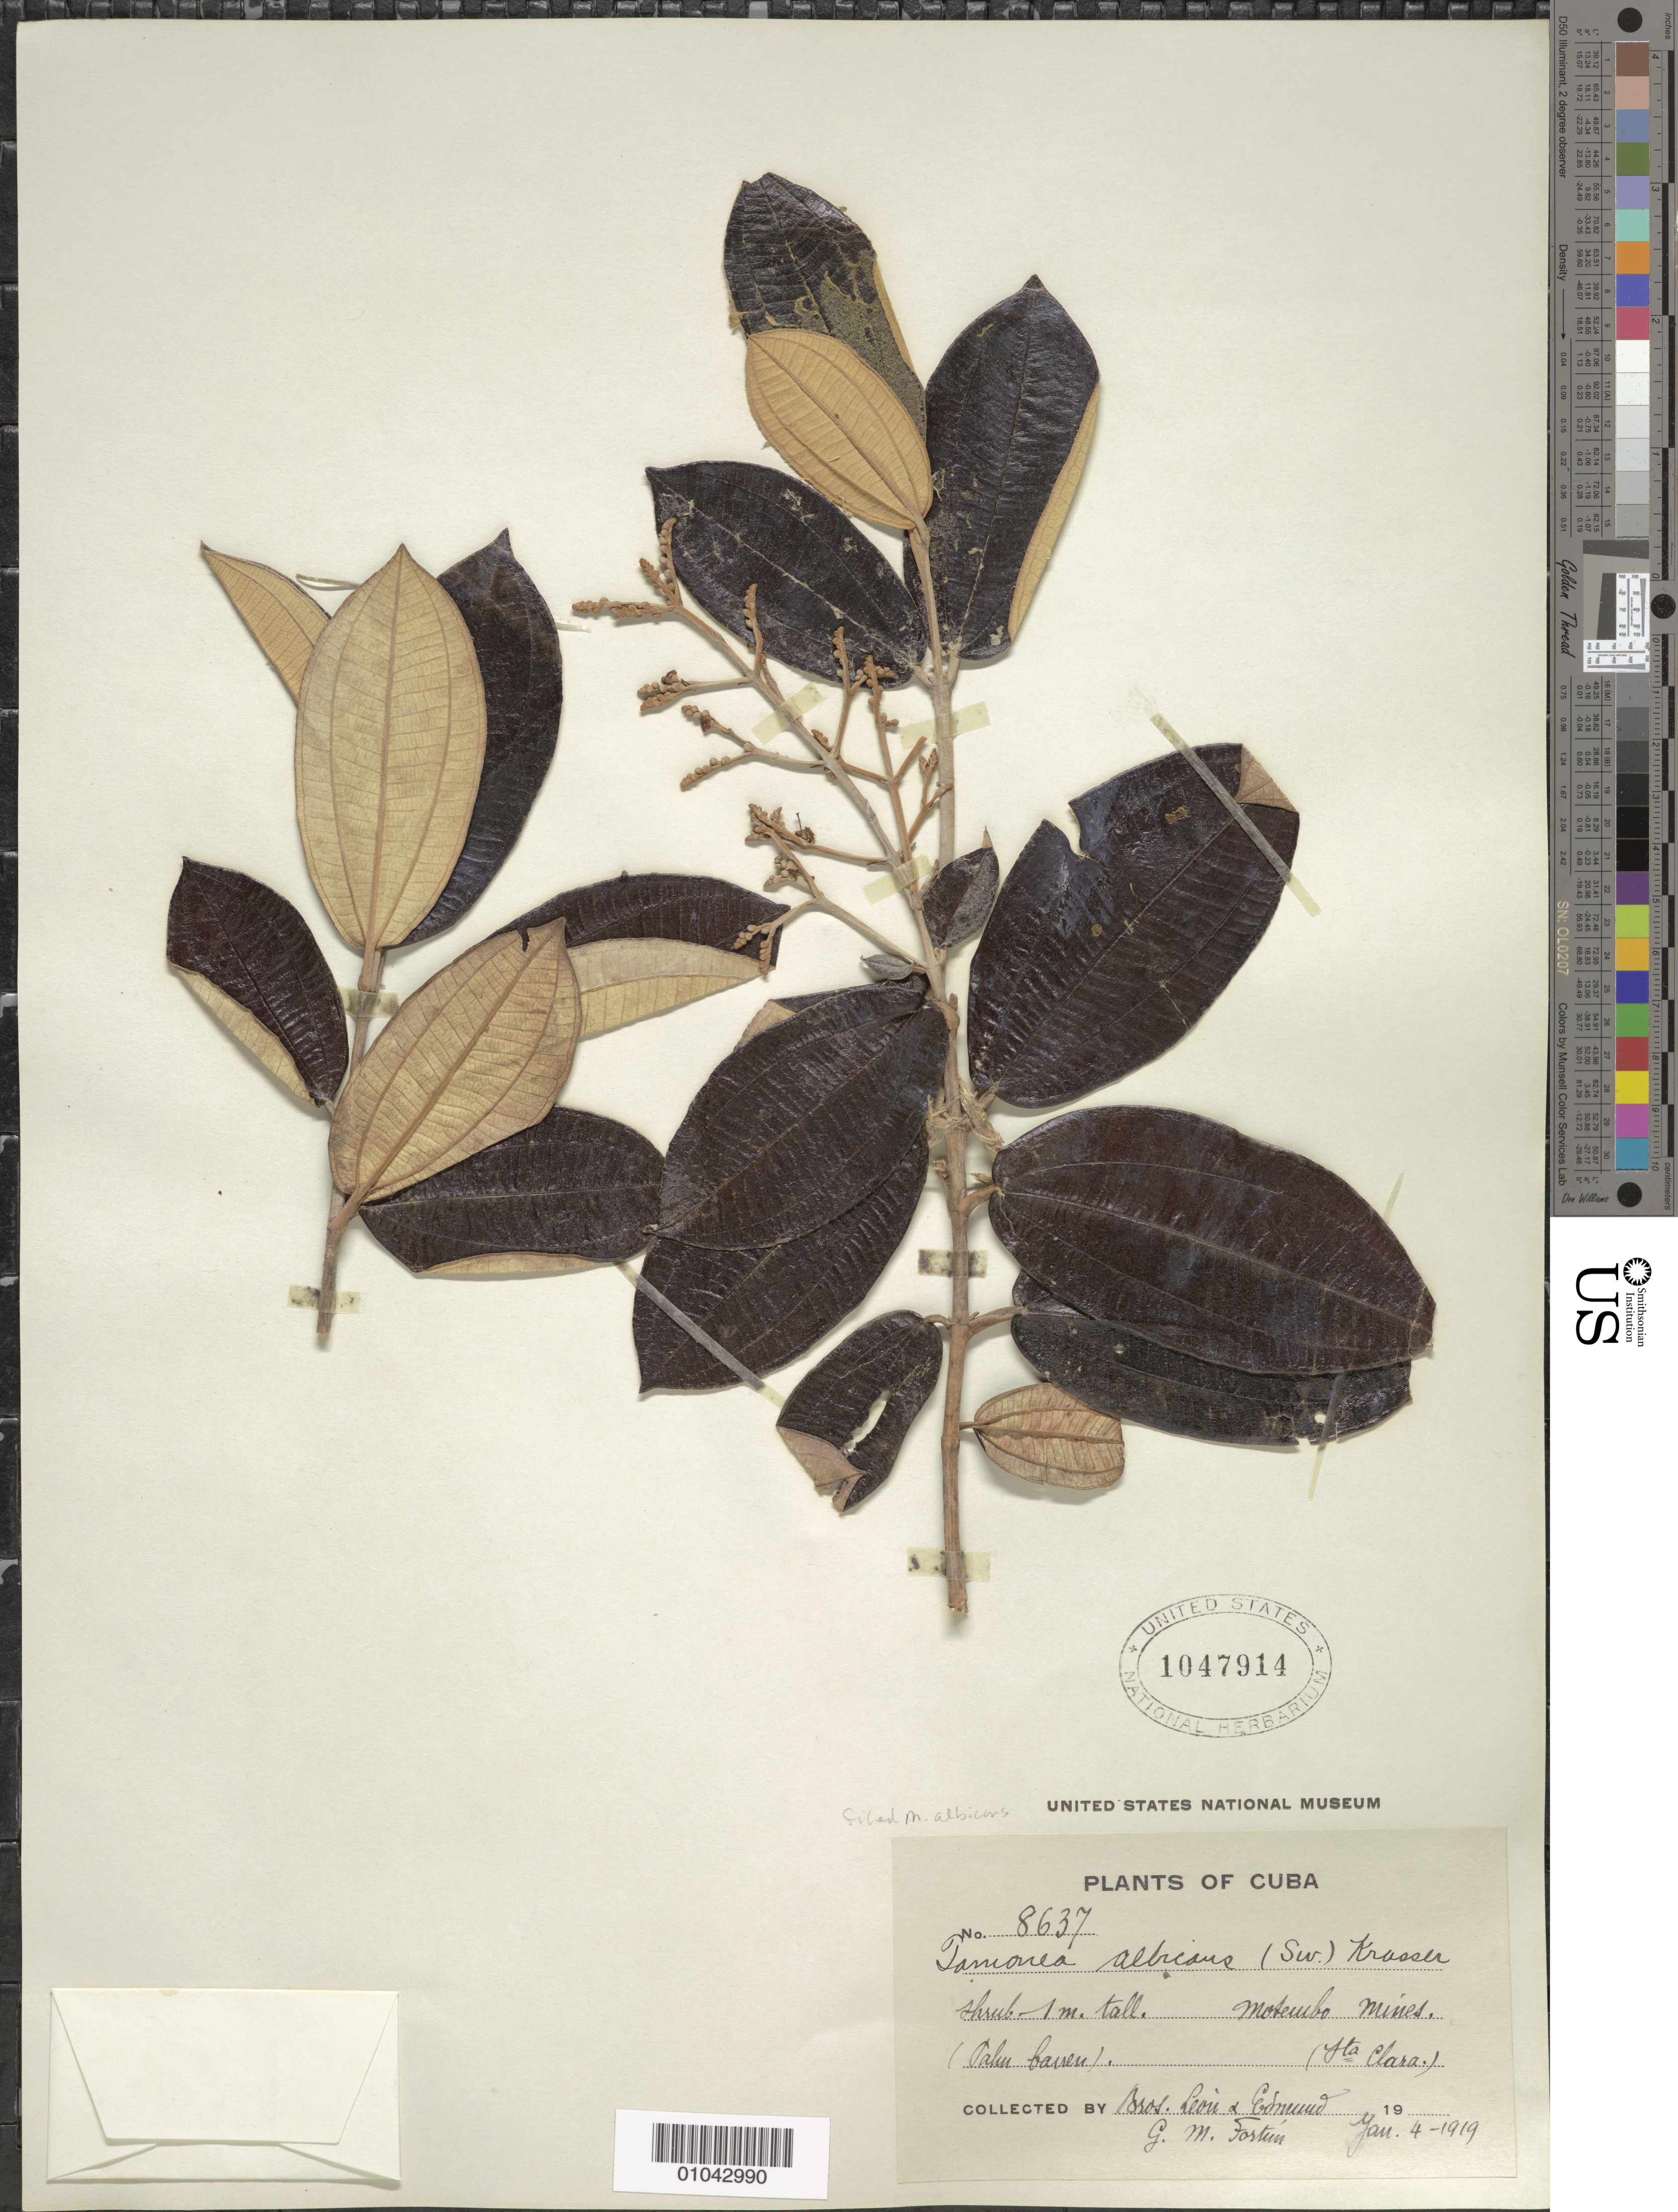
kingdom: Plantae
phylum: Tracheophyta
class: Magnoliopsida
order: Myrtales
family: Melastomataceae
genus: Miconia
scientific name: Miconia albicans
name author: (Sw.) Triana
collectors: Bro. León, B. Edmond & G. Fortun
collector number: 8637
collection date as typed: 04 Jan 1919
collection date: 1919-01-04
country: Cuba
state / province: Santa Clara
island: Cuba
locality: Motembo Mines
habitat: Palm barren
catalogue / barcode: US 1047914